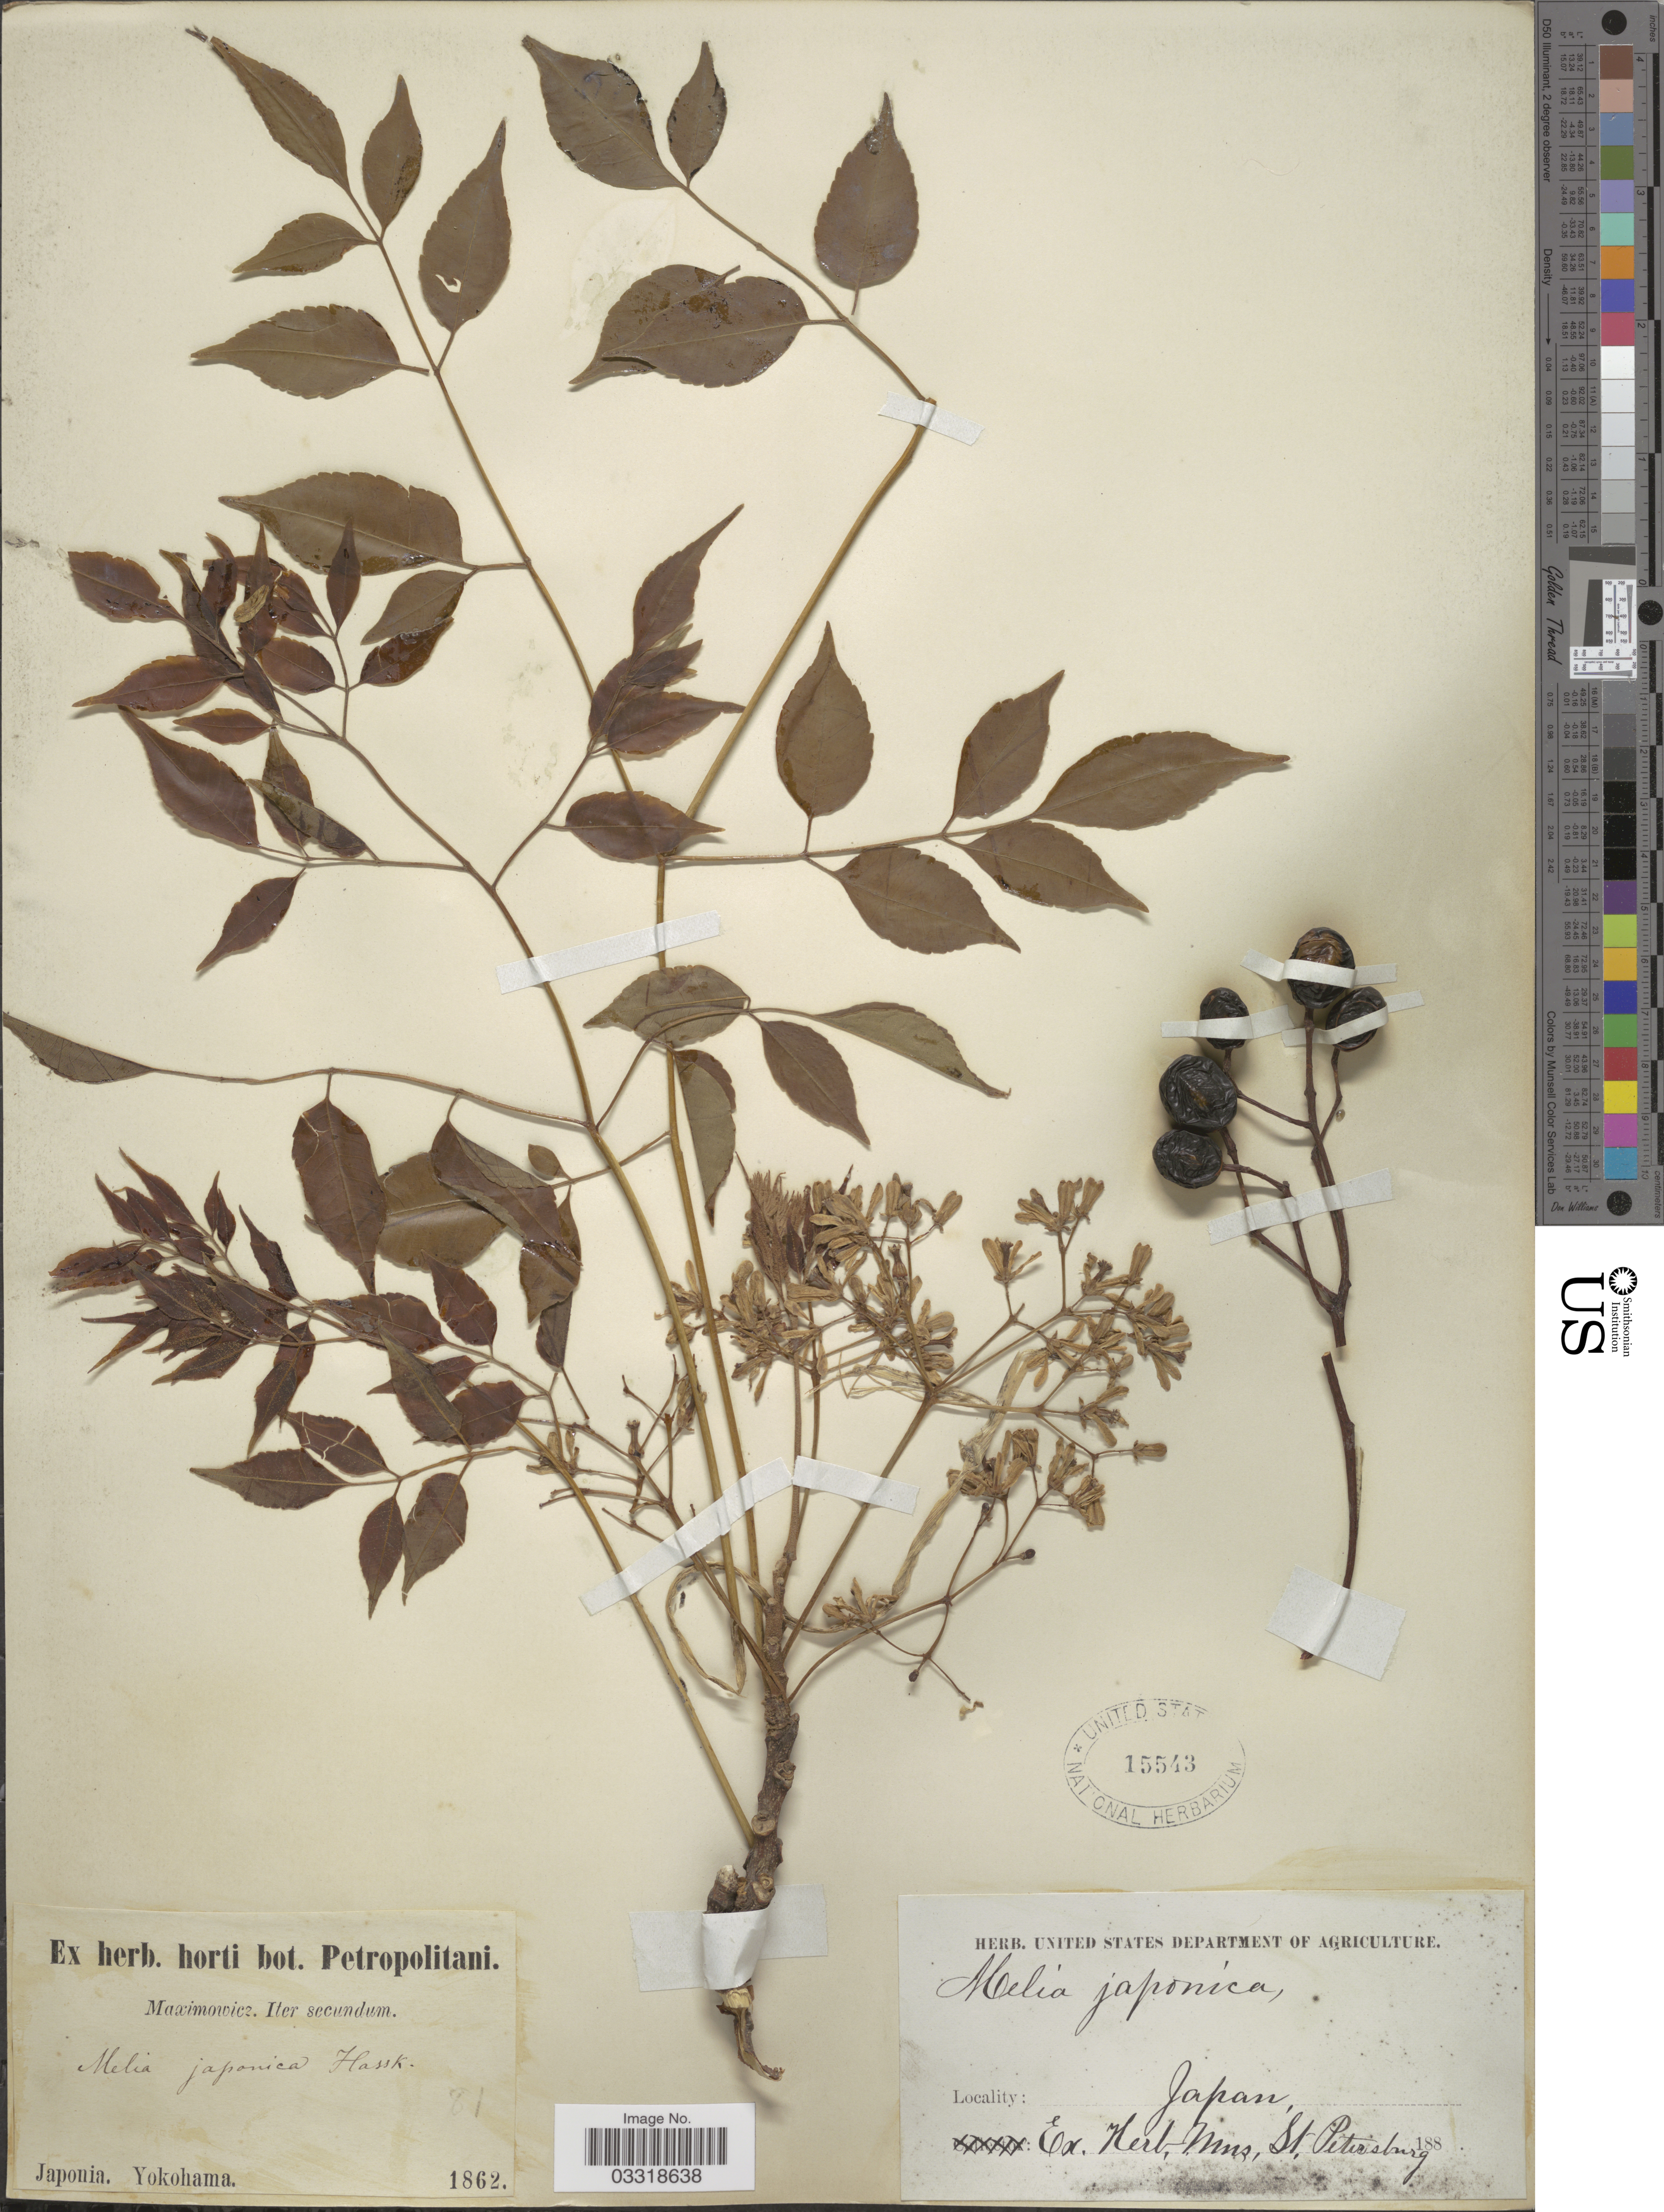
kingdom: Plantae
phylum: Tracheophyta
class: Magnoliopsida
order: Sapindales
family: Meliaceae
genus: Melia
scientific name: Melia japonica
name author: G. Don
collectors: Maximowicz, --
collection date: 1862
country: Japan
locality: Yokohama.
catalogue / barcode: US 15543